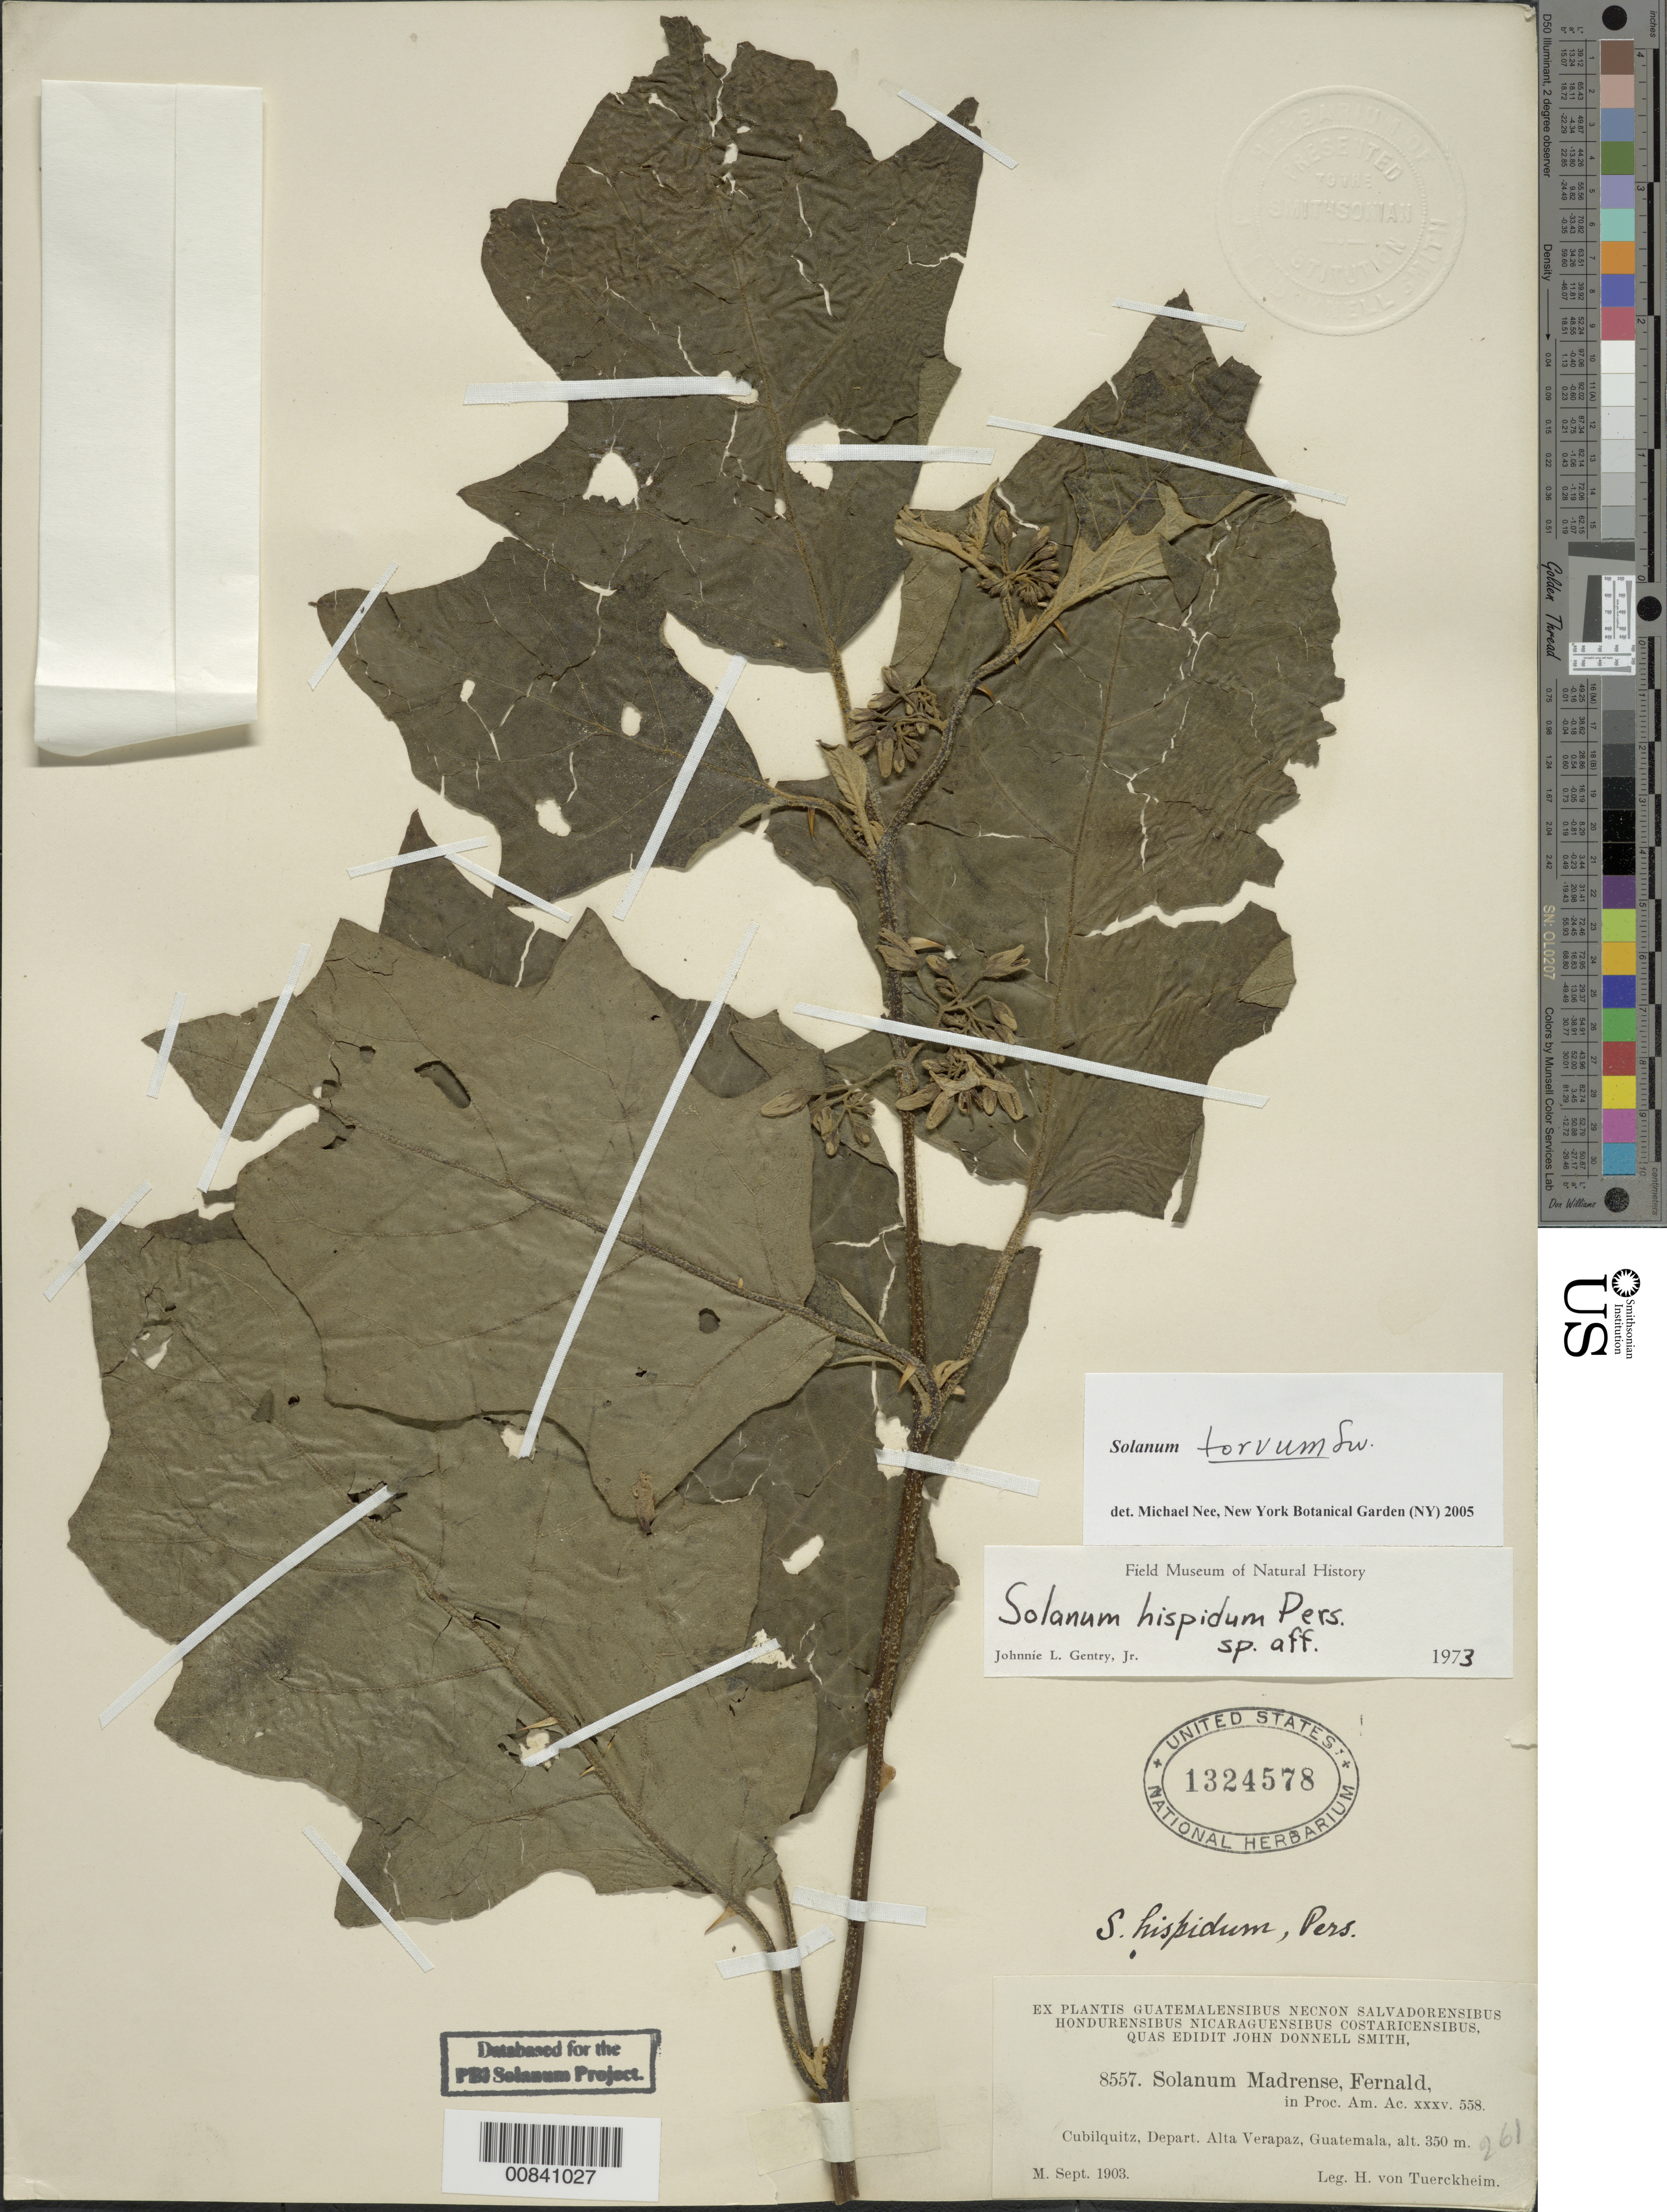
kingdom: Plantae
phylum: Tracheophyta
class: Magnoliopsida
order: Solanales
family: Solanaceae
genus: Solanum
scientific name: Solanum torvum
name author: Sw.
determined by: Nee, Michael H.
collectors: H. von Türckheim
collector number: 8557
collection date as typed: Sep 1903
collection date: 1903-09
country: Guatemala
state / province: Alta Verapaz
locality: Cubilquitz.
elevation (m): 350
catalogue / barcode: US 1324578